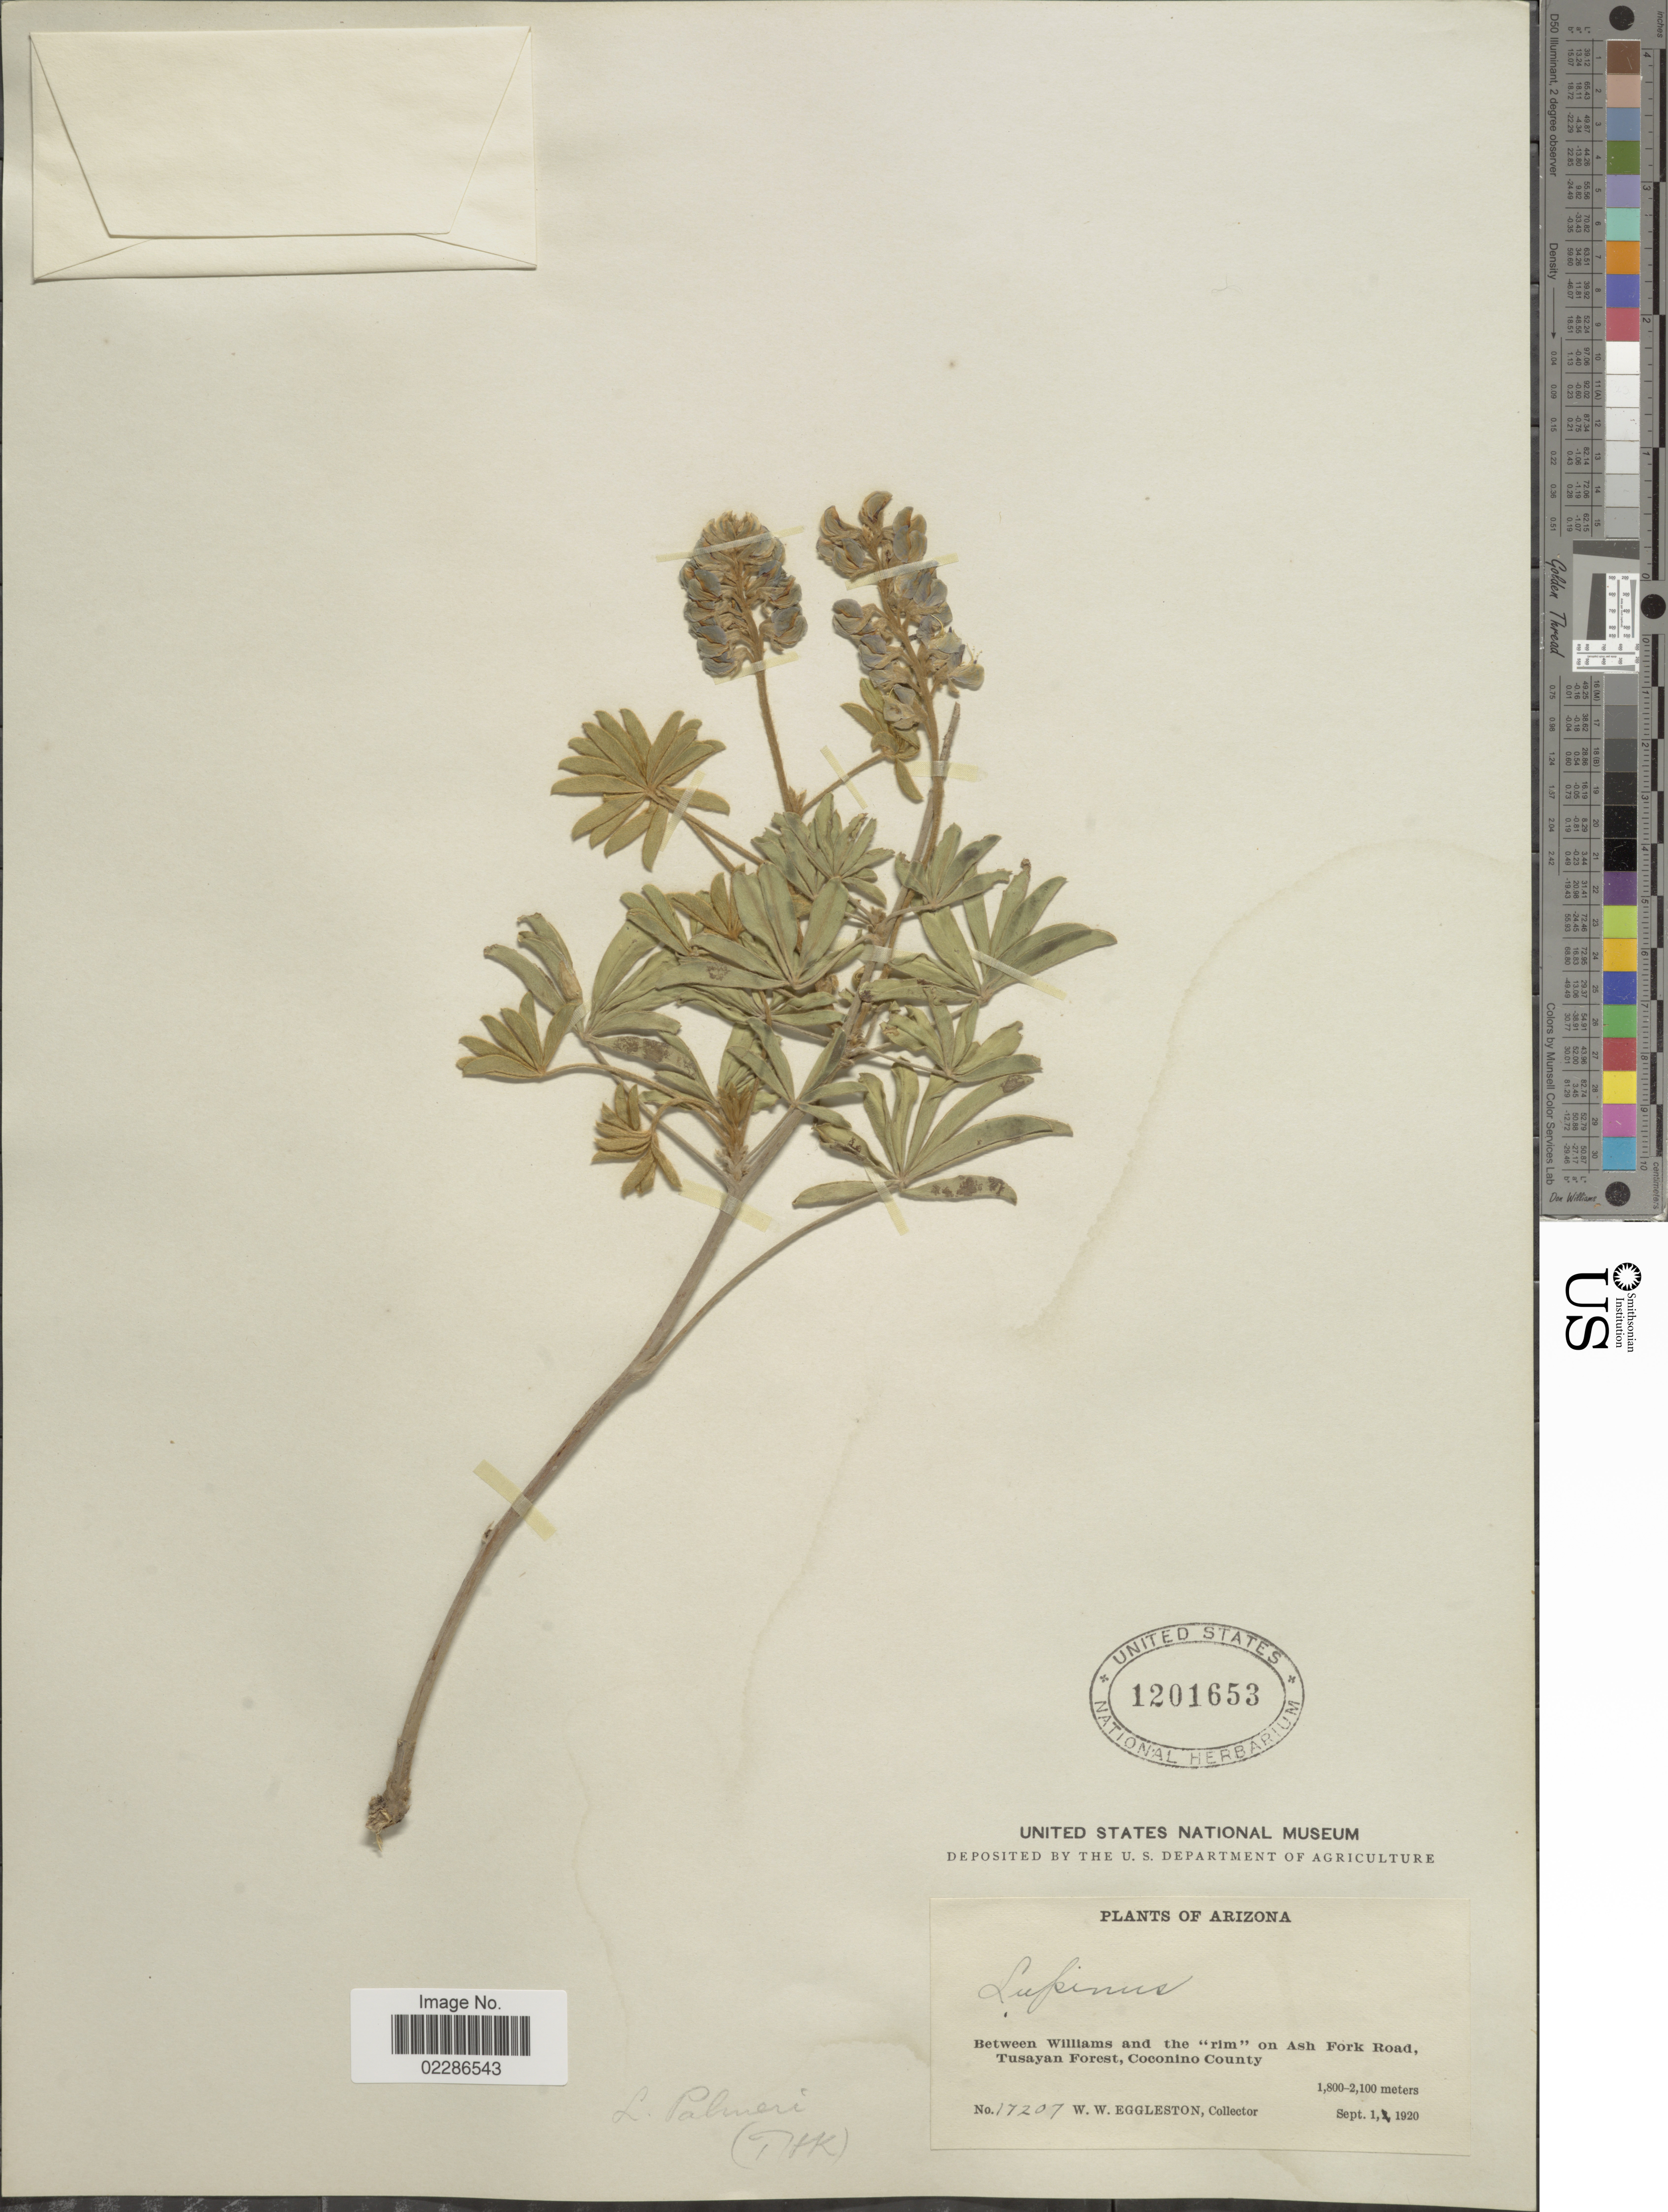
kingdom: Plantae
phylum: Tracheophyta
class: Magnoliopsida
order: Fabales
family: Fabaceae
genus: Lupinus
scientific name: Lupinus palmeri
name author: S. Watson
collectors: W. W. Eggleston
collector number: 17207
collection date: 1920-09-01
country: United States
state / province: Arizona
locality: Between Williams and the 'rim' on Ash Fork Road, Tusayan Forest, Coconino County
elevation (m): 1800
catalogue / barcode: US 1201653